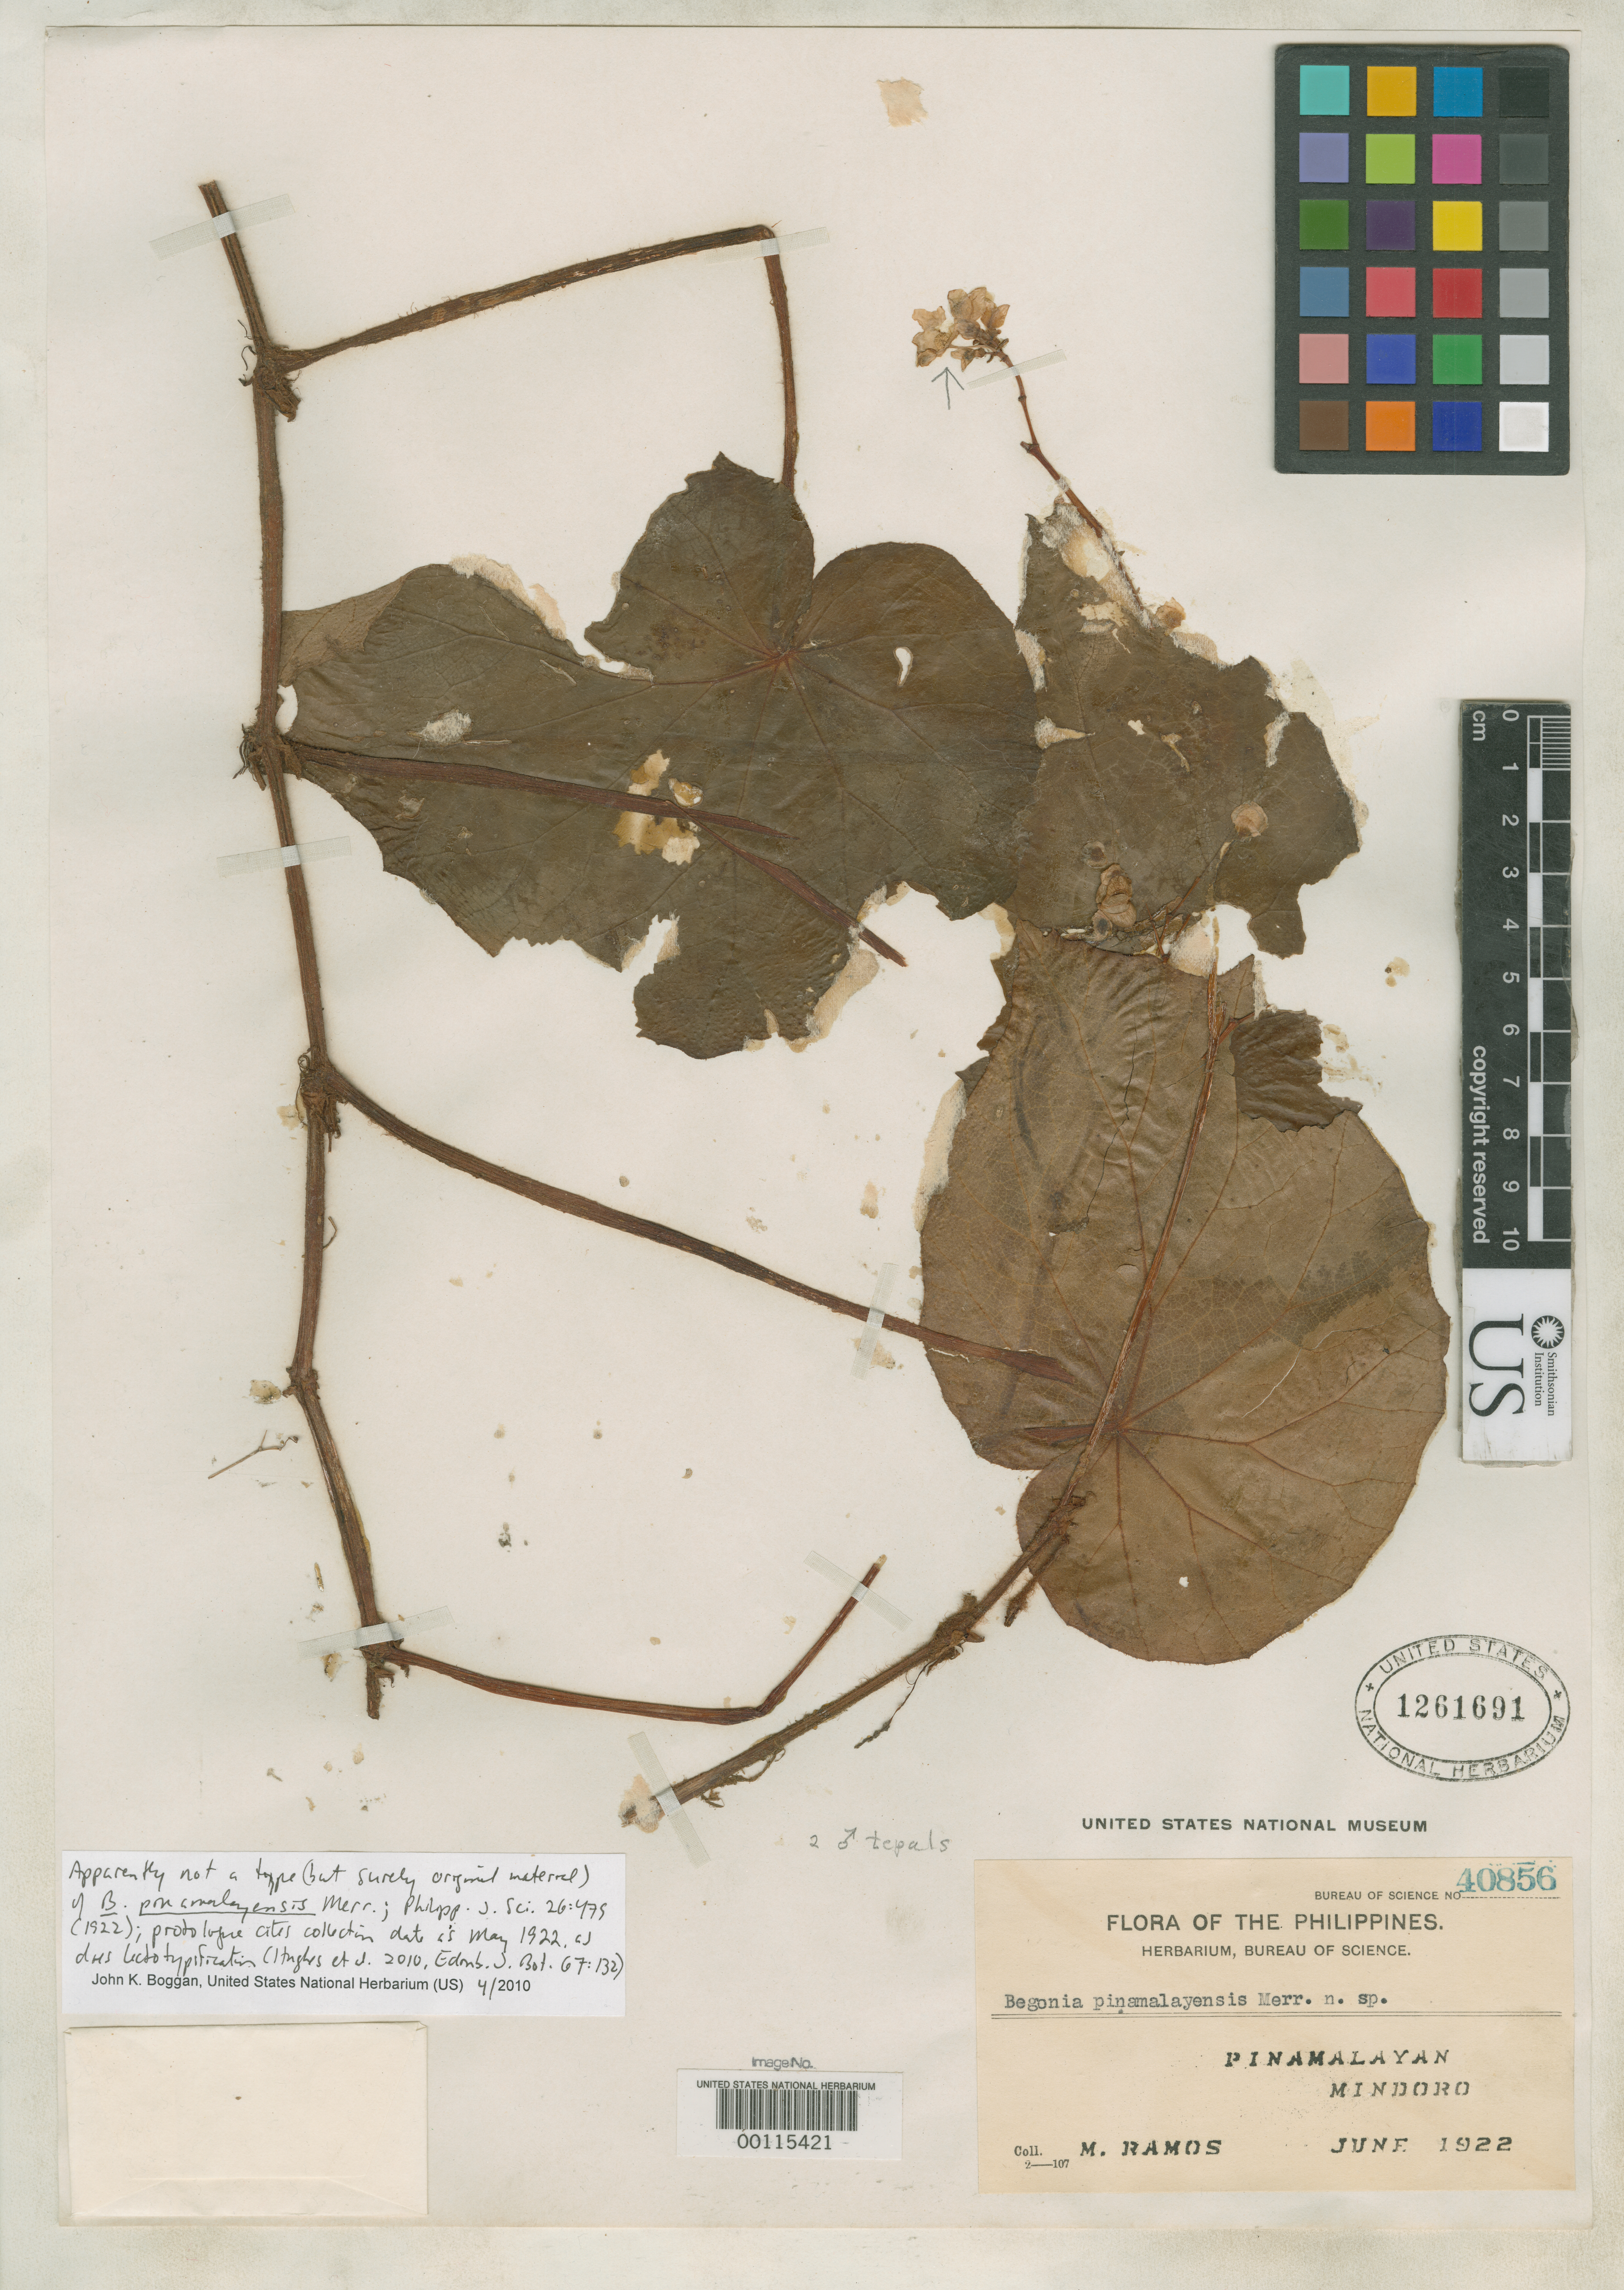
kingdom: Plantae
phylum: Tracheophyta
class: Magnoliopsida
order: Cucurbitales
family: Begoniaceae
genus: Begonia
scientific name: Begonia pinamalayensis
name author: Merr.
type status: Type Number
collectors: M. Ramos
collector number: Bur. Sci. 40856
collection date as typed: June 1922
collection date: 1922-06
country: Philippines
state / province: Mimaropa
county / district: Mindoro Oriental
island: Mindoro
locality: Pinamalayan.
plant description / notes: Apparently not a type but probably original material (protologue cites collection date as May 1922). Lectotype is Ramos Bur. Sci. 40856 (May 1922) as designated by Hughes et al., Edinb. J. Bot. 67: 132 (2010).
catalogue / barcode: US 1261691